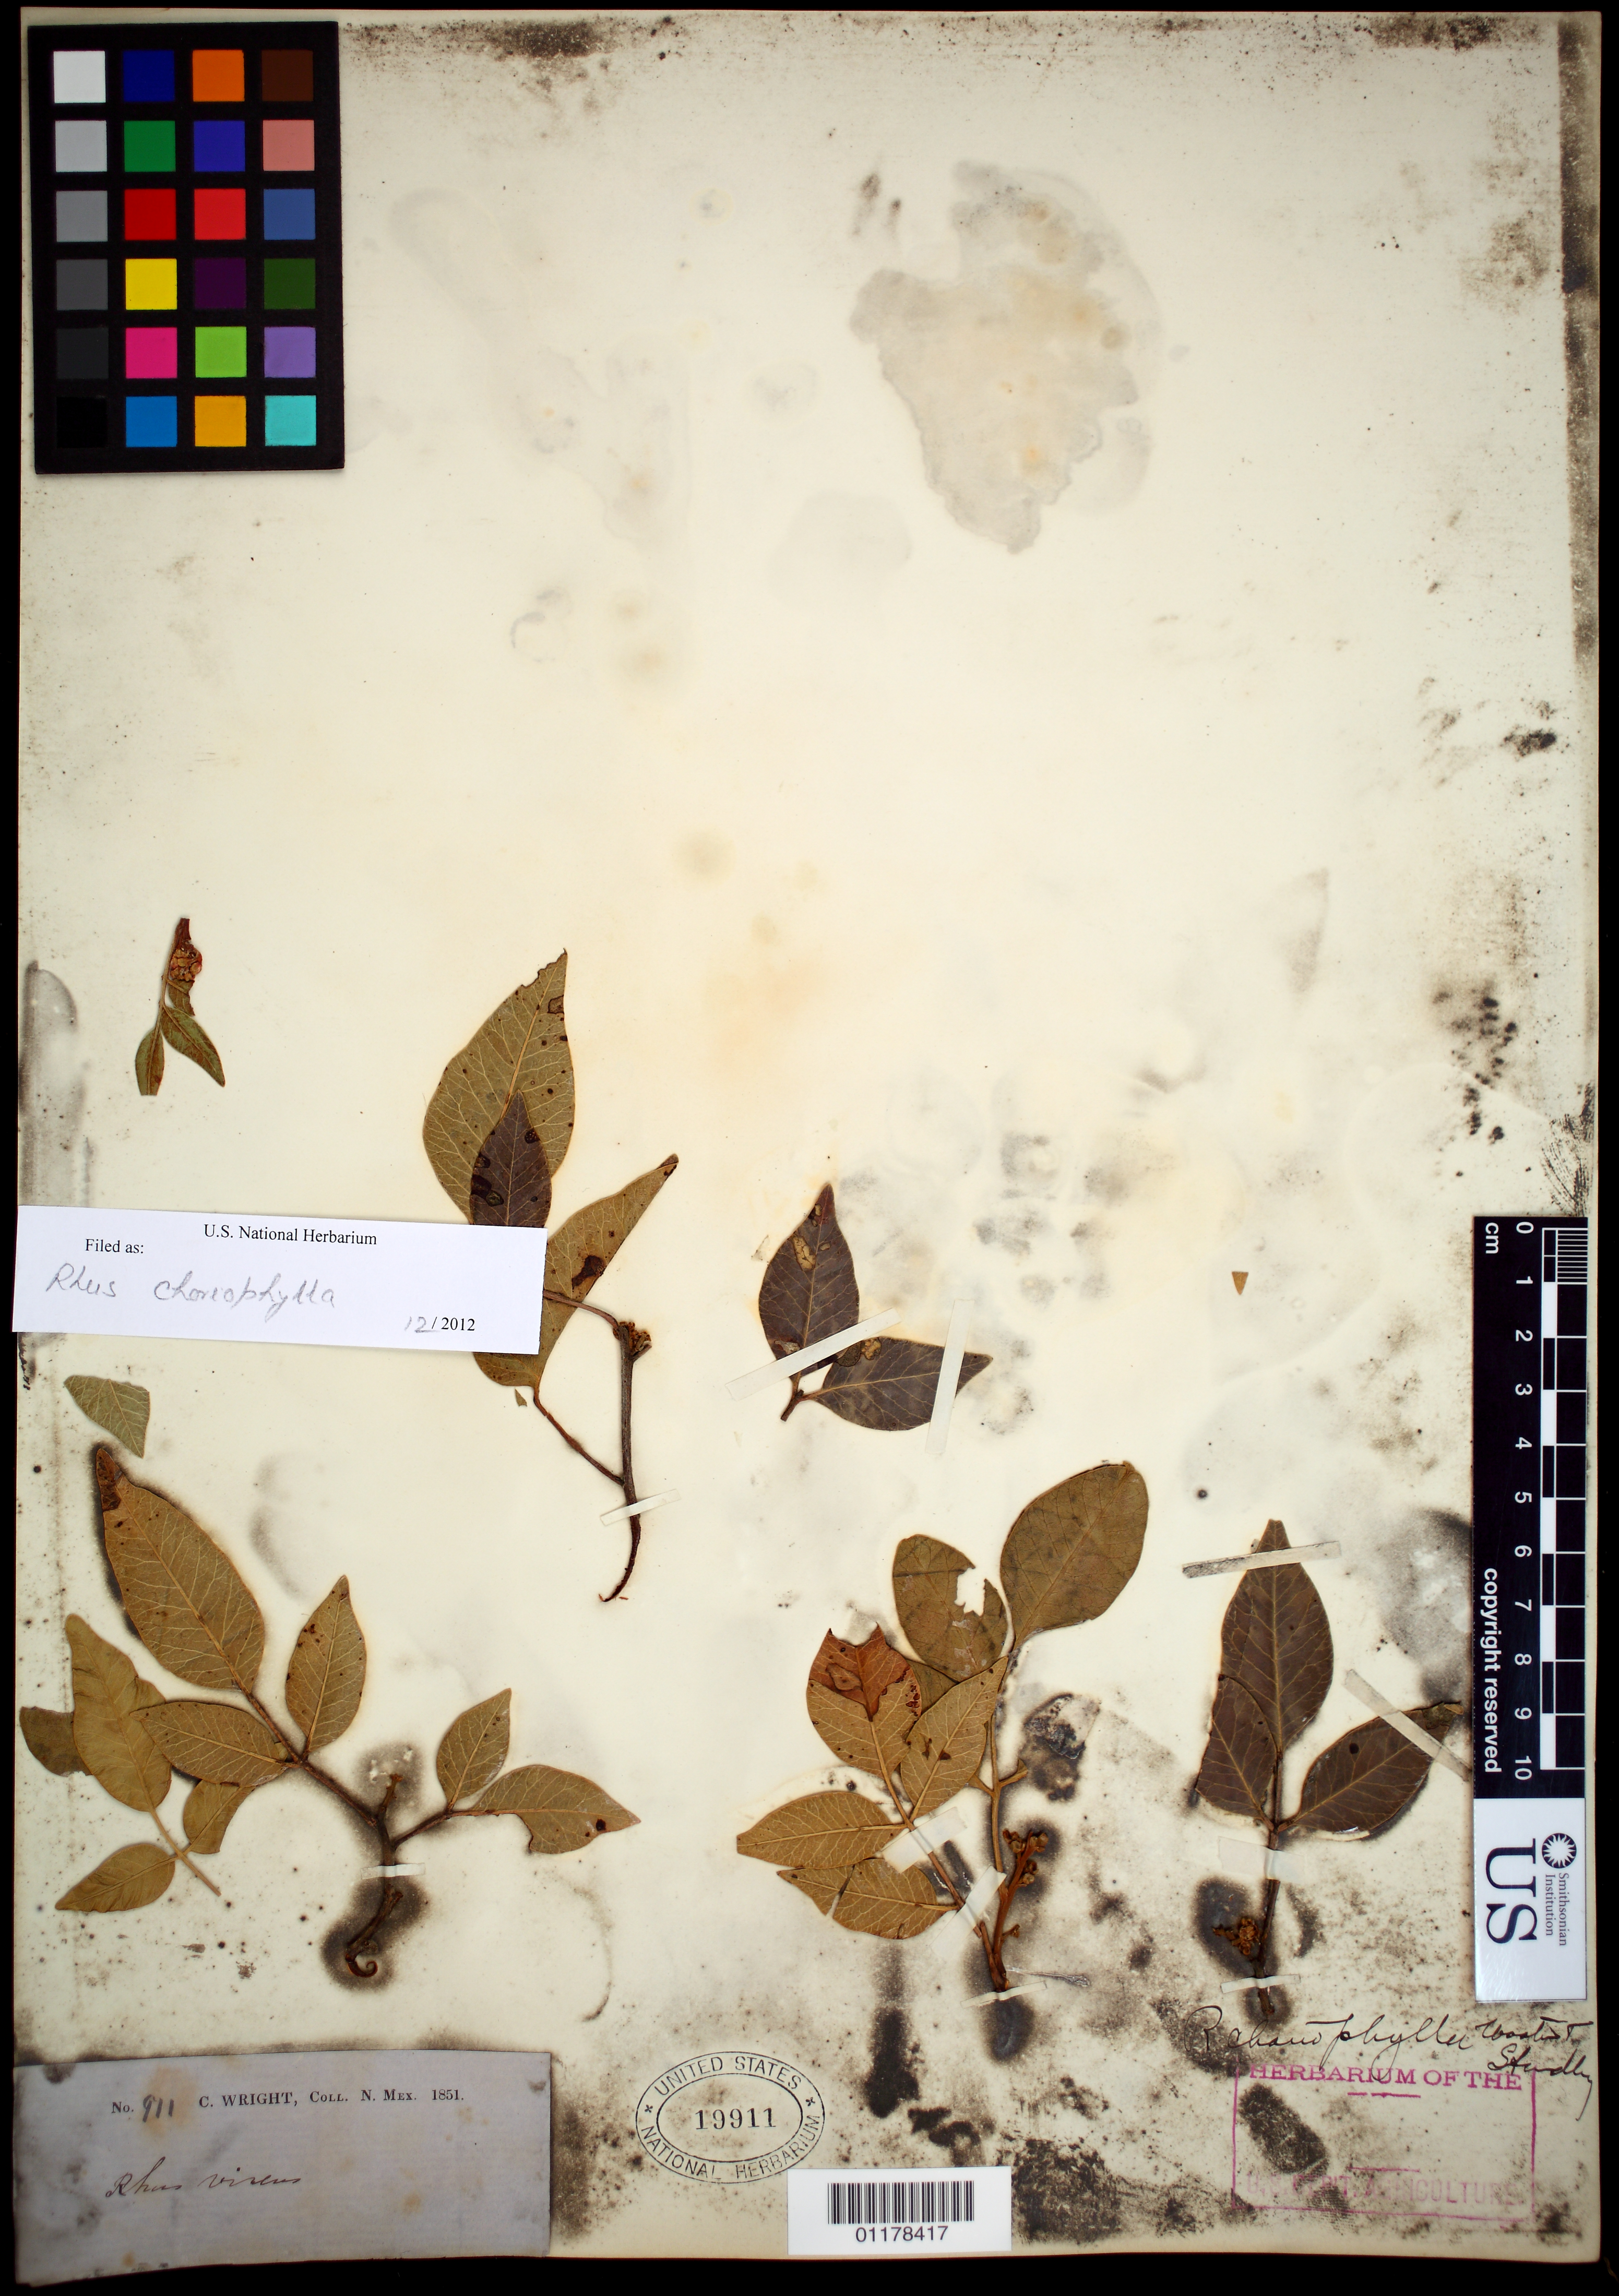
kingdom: Plantae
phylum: Tracheophyta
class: Magnoliopsida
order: Sapindales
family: Anacardiaceae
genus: Rhus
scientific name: Rhus choriophylla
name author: Wooton & Standl.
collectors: C. Wright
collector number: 911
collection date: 1851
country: United States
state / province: New Mexico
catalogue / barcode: US 19911